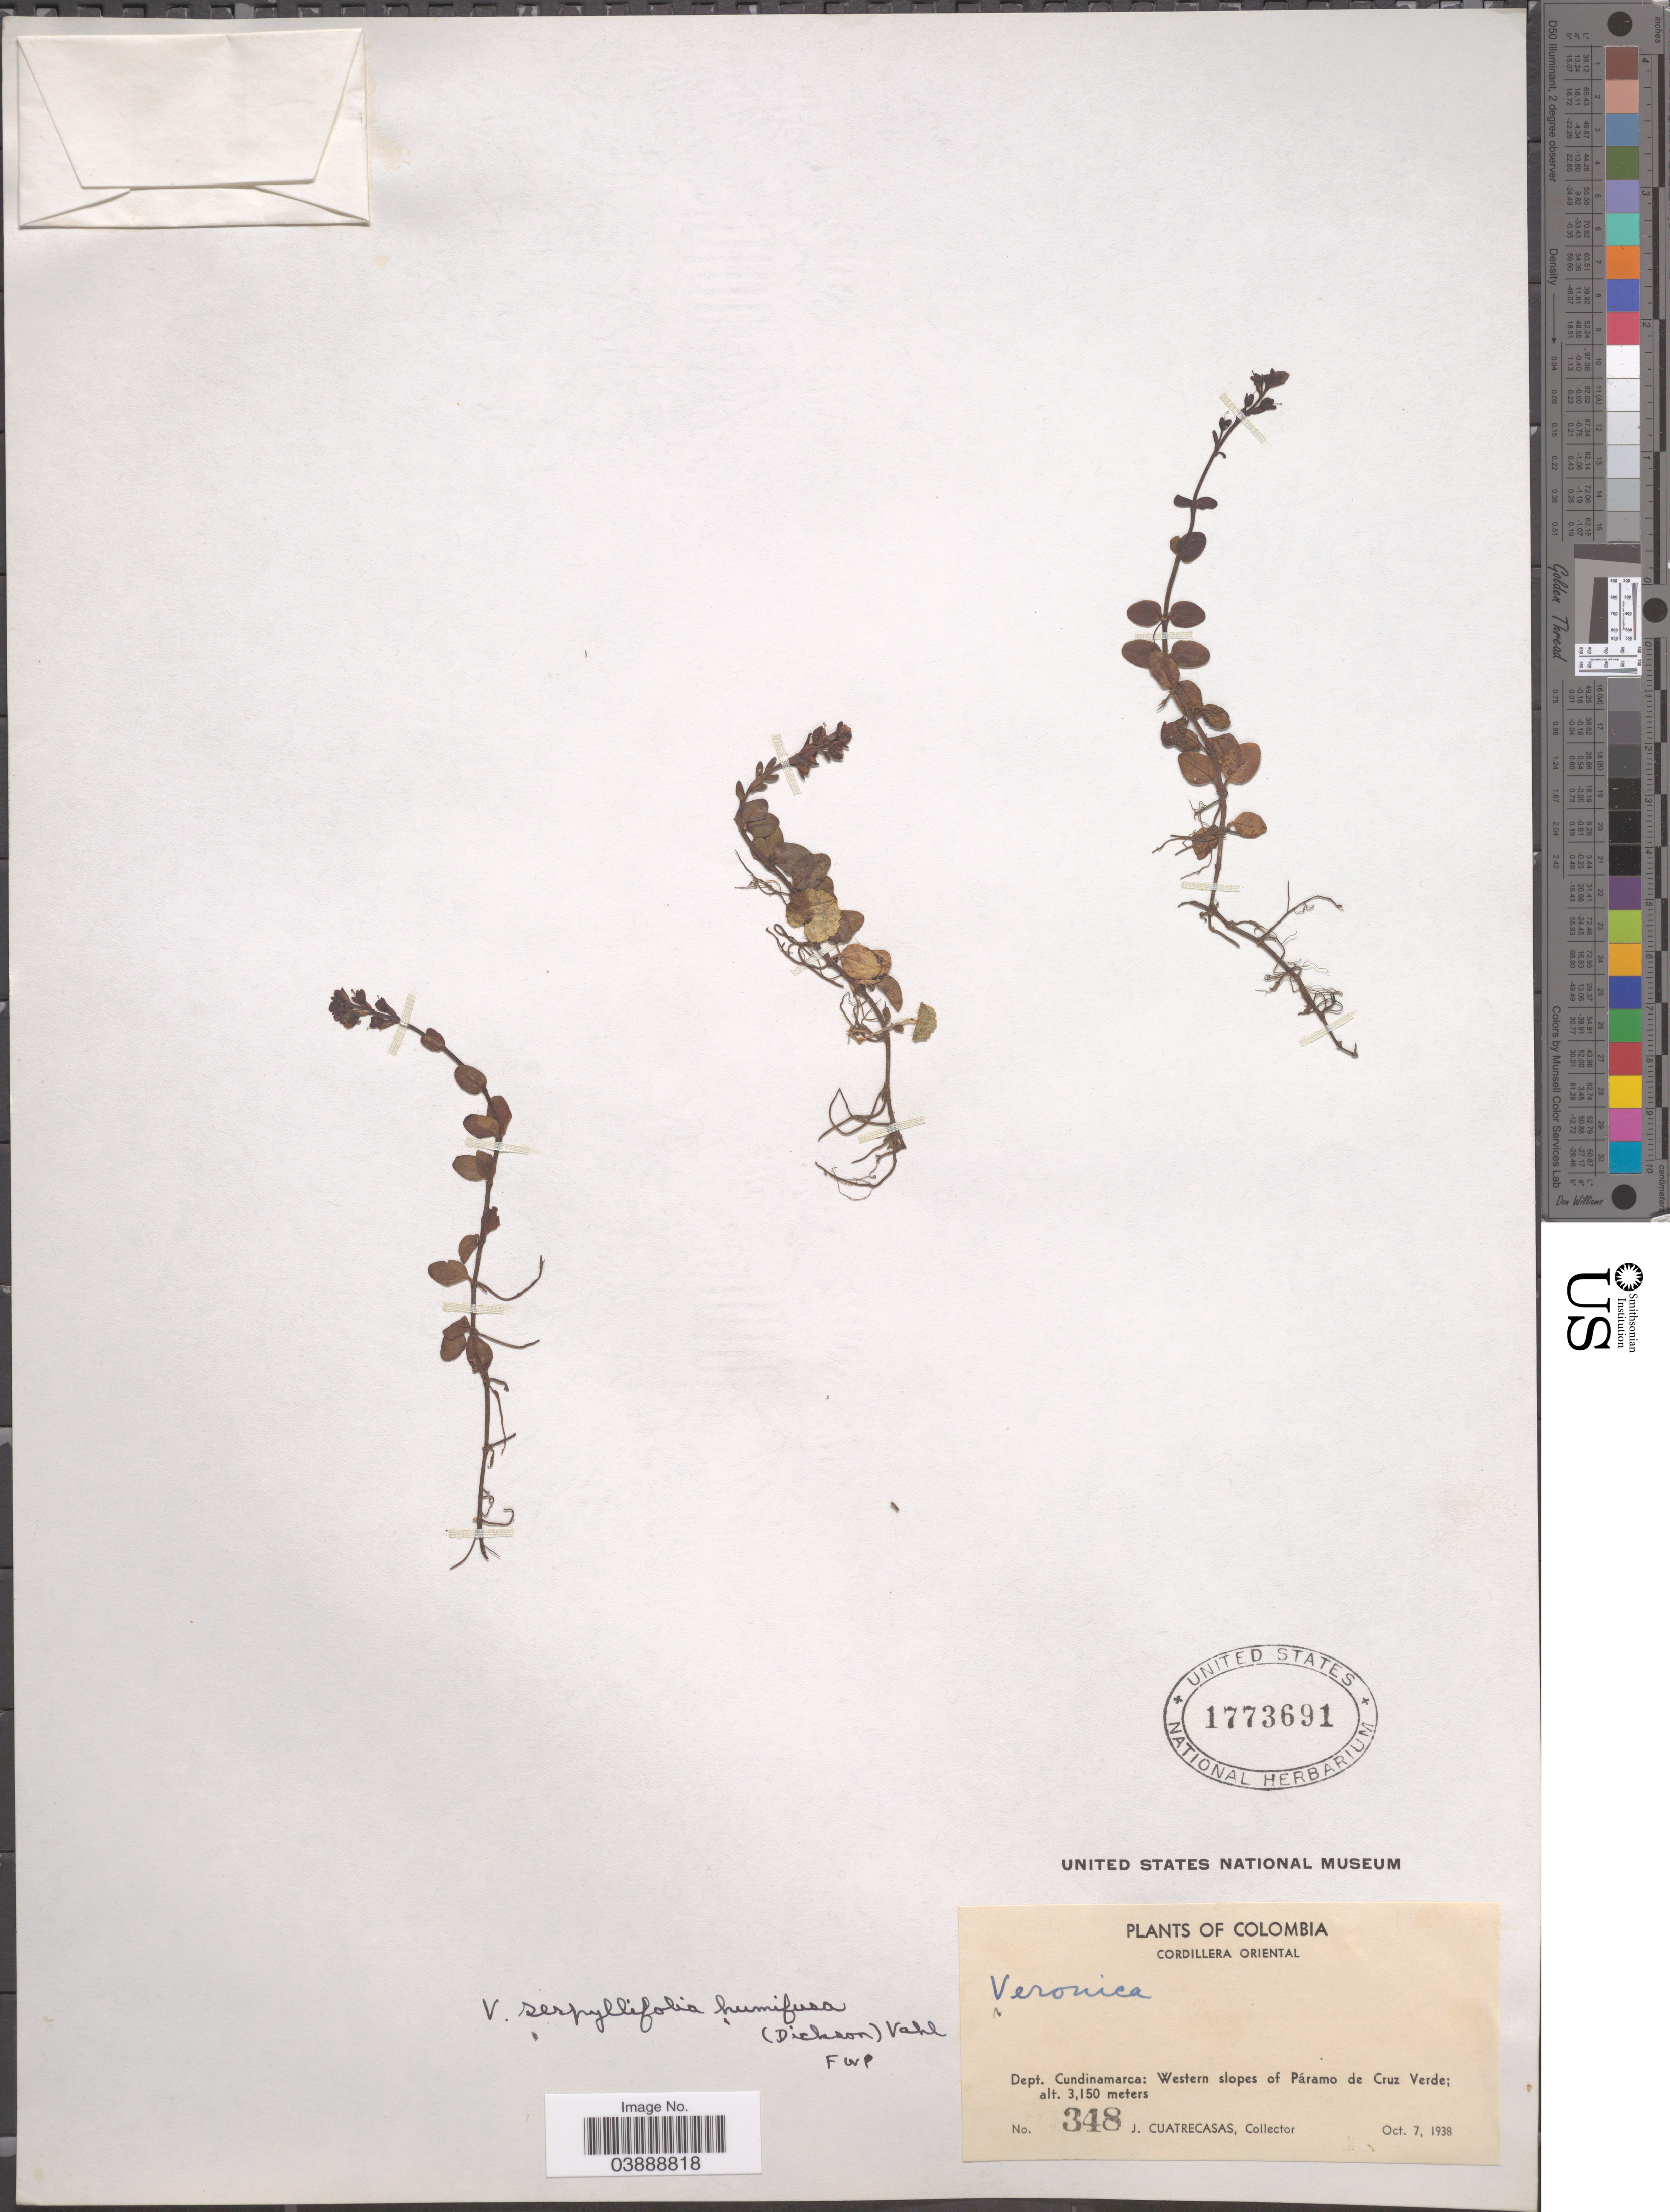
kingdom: Plantae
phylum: Tracheophyta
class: Magnoliopsida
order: Lamiales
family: Plantaginaceae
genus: Veronica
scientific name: Veronica serpyllifolia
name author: L.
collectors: J. Cuatrecasas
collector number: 348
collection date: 1938-10-07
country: Colombia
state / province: Cundinamarca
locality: Cordillera Oriental. Dept. Cundinamarca: Western slopes of Páramo de Cruz Verde.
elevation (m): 3150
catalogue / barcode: US 1773691